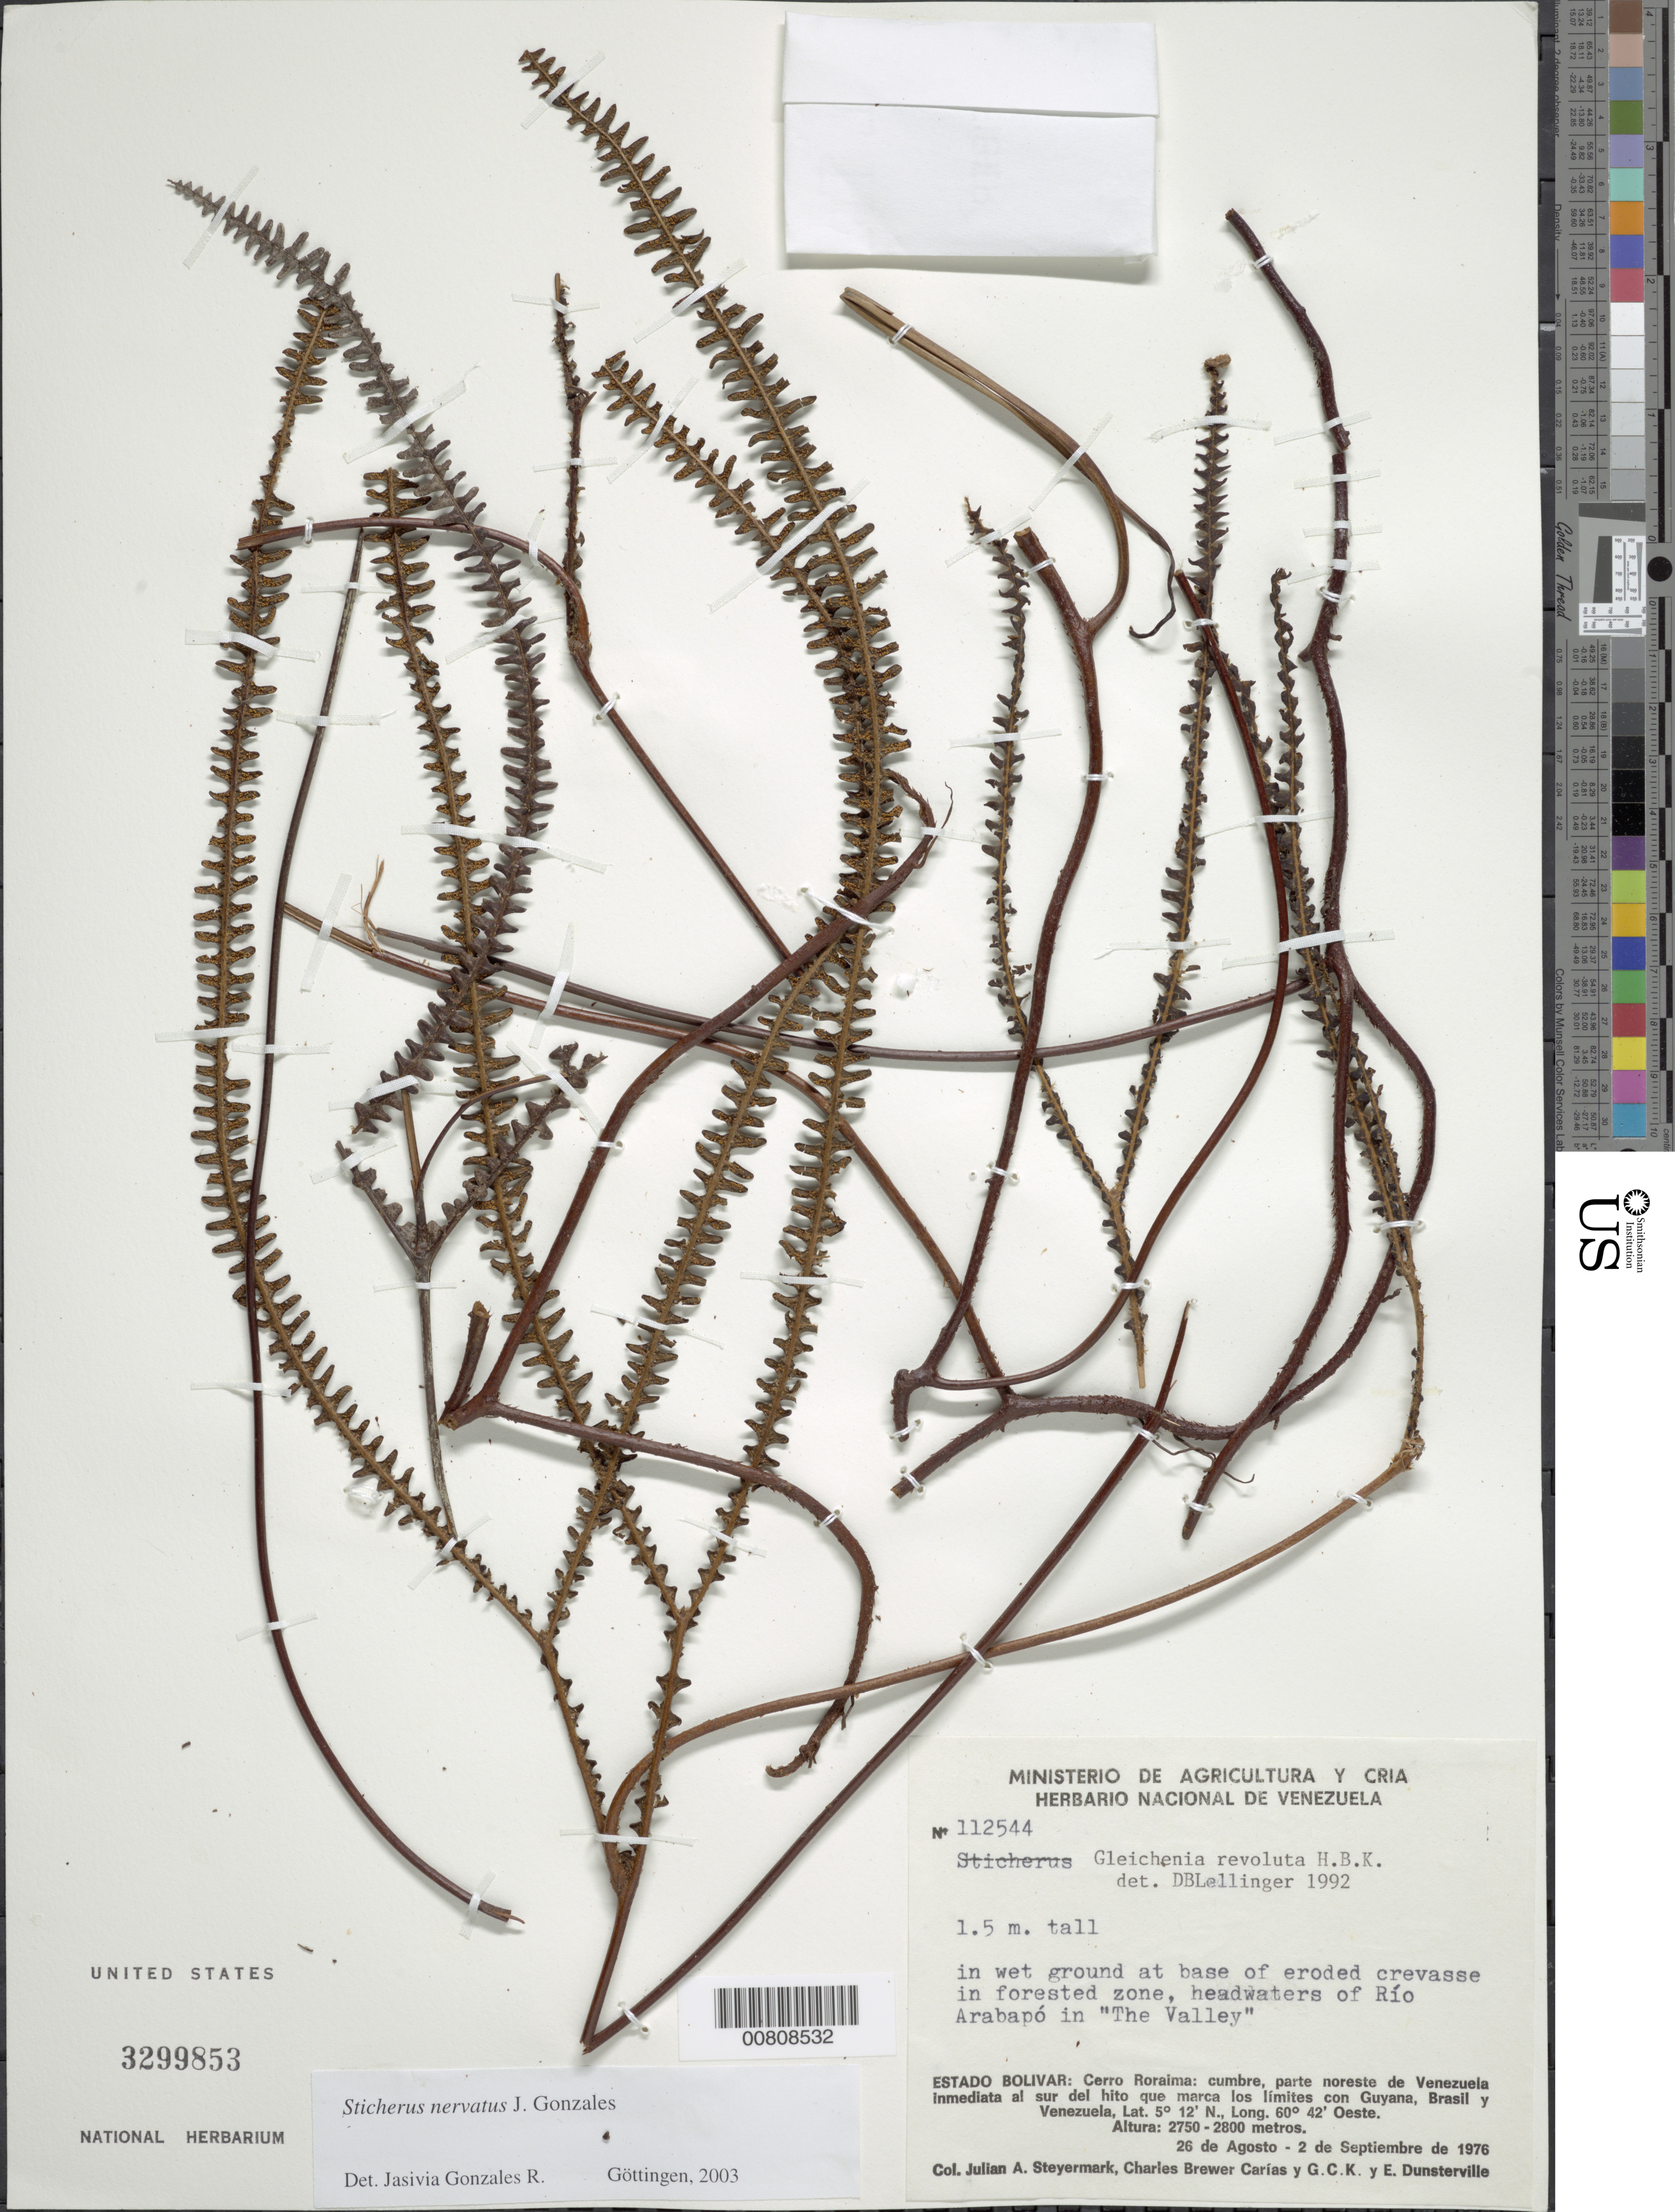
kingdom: Plantae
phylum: Tracheophyta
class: Polypodiopsida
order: Gleicheniales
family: Gleicheniaceae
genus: Sticherus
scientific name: Sticherus nervatus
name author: J. Gonzales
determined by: Gonzales R., J.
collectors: J. Steyermark, C. Brewer-Carias, G. C. K. Dunsterville & E. Dunsterville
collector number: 112544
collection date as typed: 26-Aug-76 to 2-Sep-76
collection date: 1976-08-26/1976-09-02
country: Venezuela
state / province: Bolívar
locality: Cerro Roraima: cumbre, parte NO de Venezuela immediata al sur del hito que marca los limites con Guyana, Brasil y Venezuela, in "El Valle", headwaters of Río Arabapó.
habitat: Wet ground at base of eroded crevasse in forested zone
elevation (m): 2750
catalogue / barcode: US 3299853